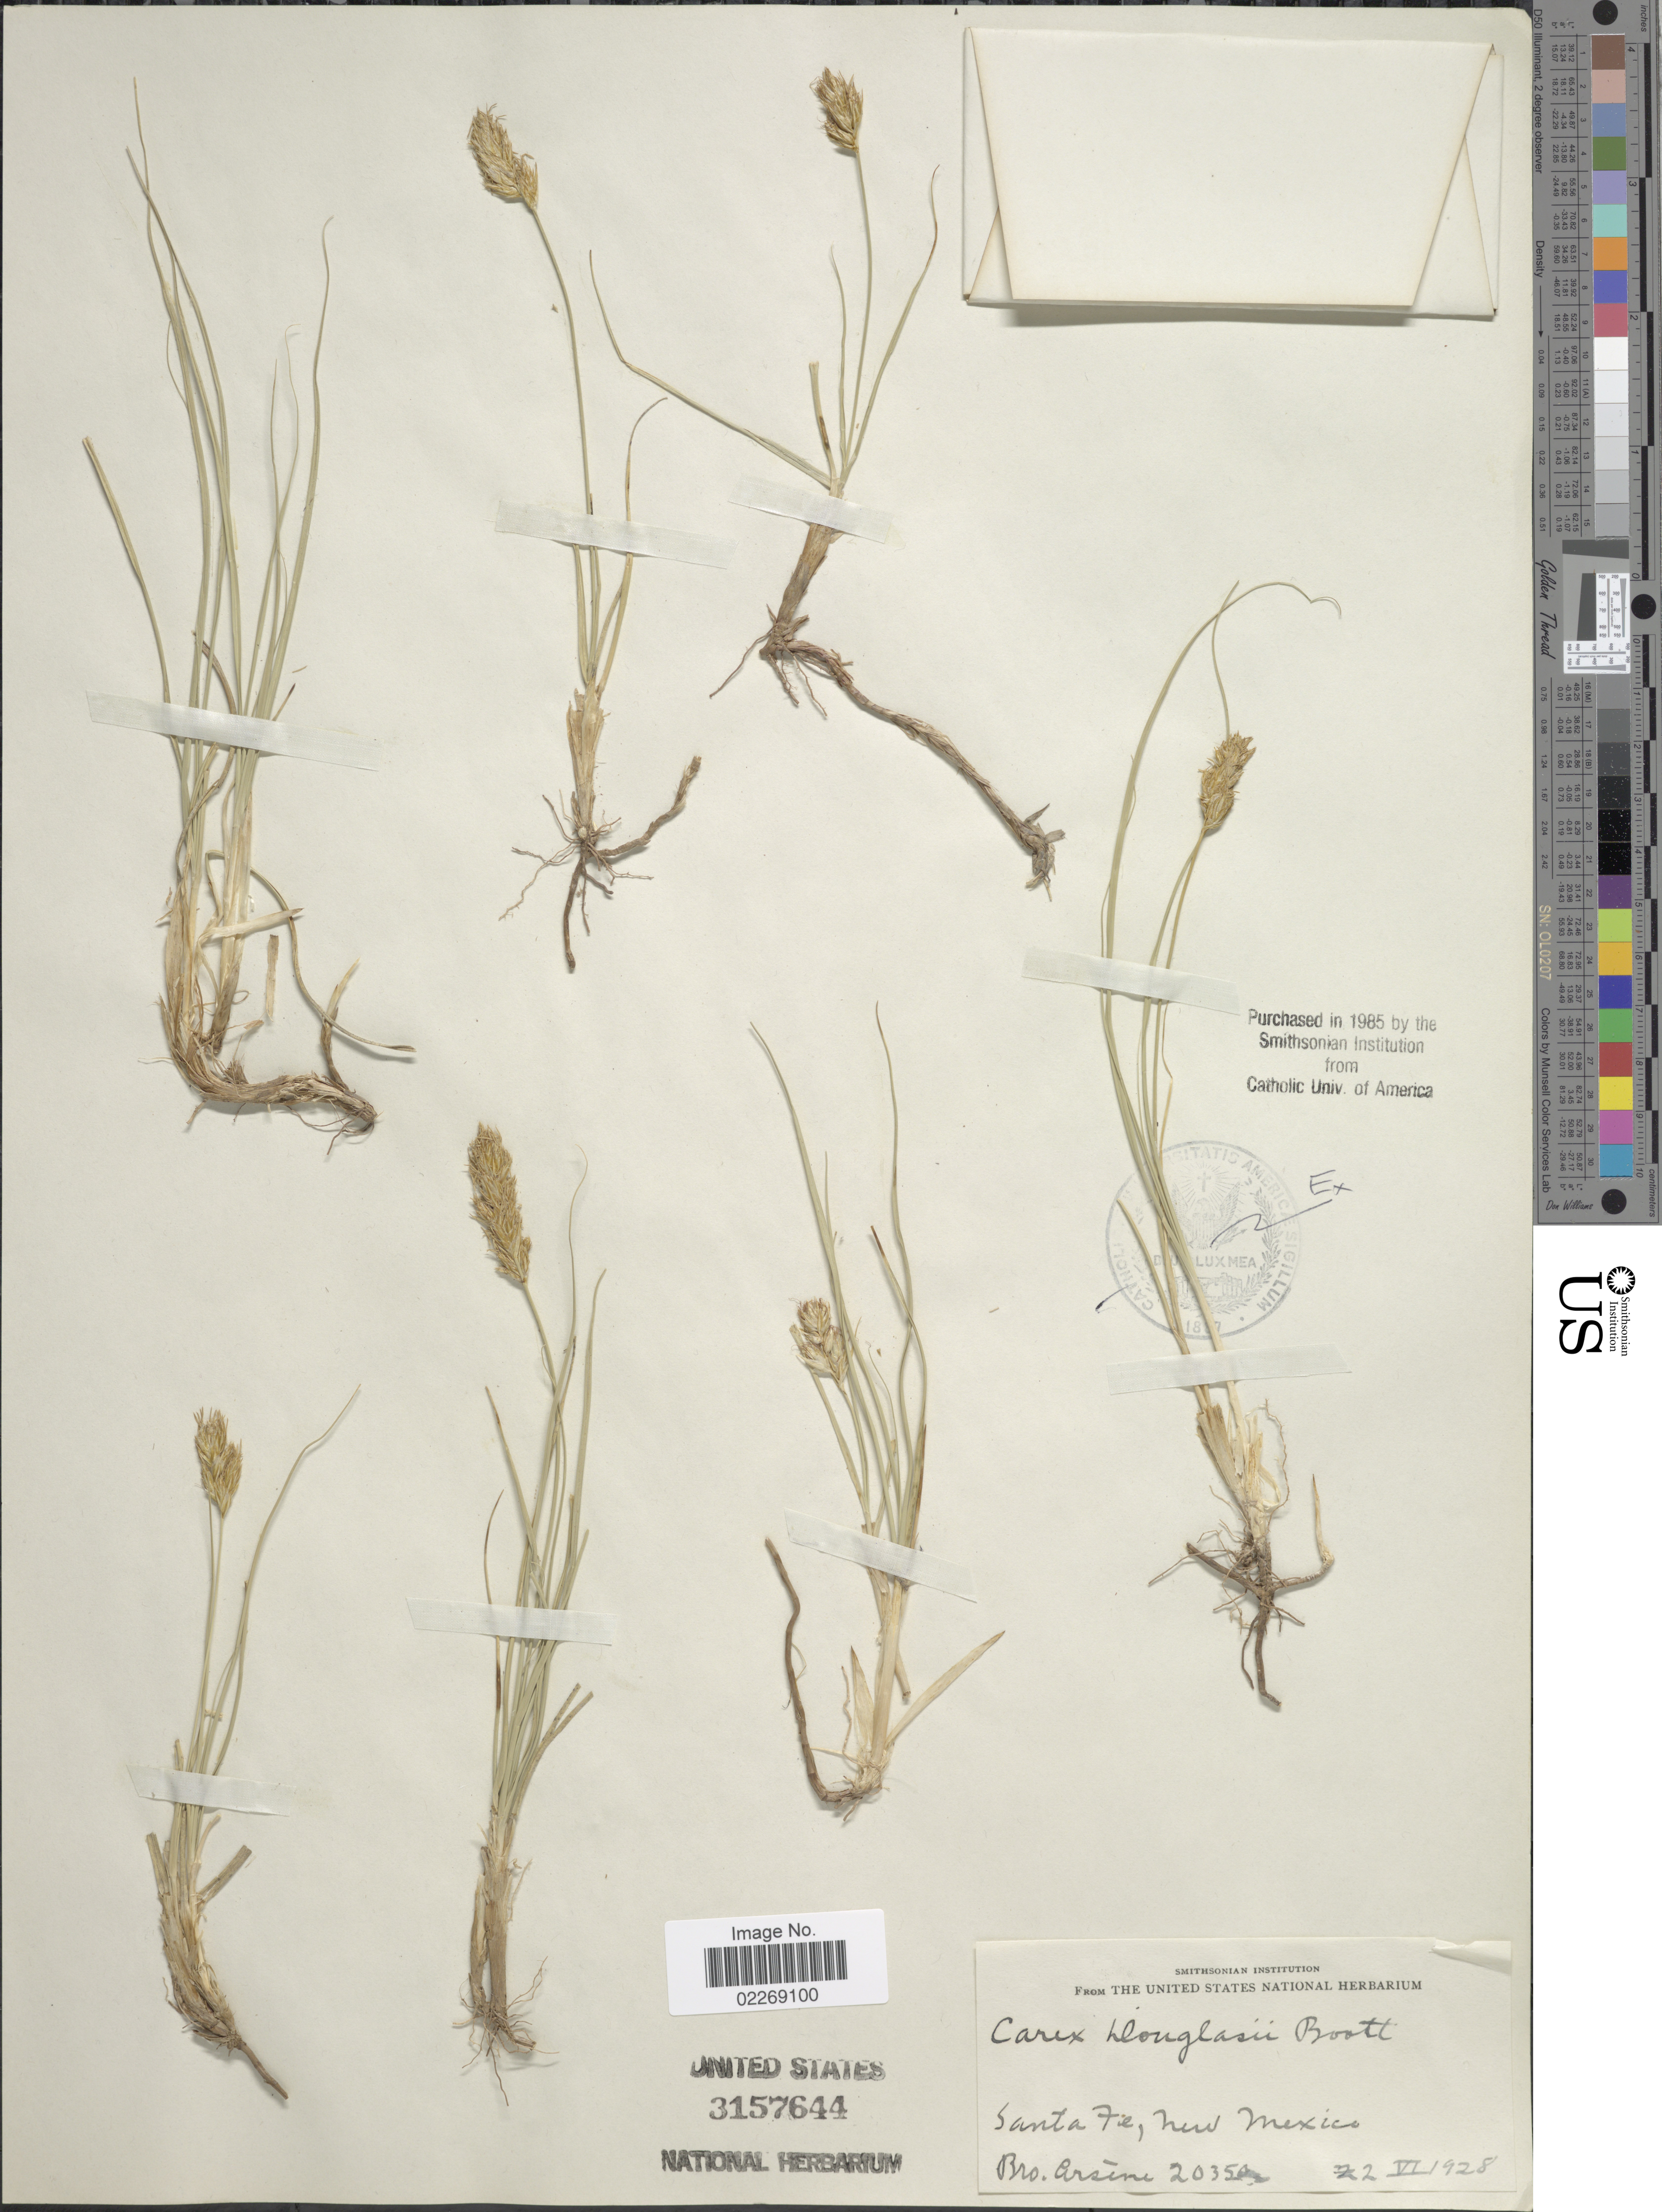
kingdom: Plantae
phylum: Tracheophyta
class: Liliopsida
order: Poales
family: Cyperaceae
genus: Carex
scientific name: Carex douglasii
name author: Boott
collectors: F. Hyacinth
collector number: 20350*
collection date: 1928-06-22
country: United States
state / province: New Mexico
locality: Santa Fe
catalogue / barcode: US 3157644